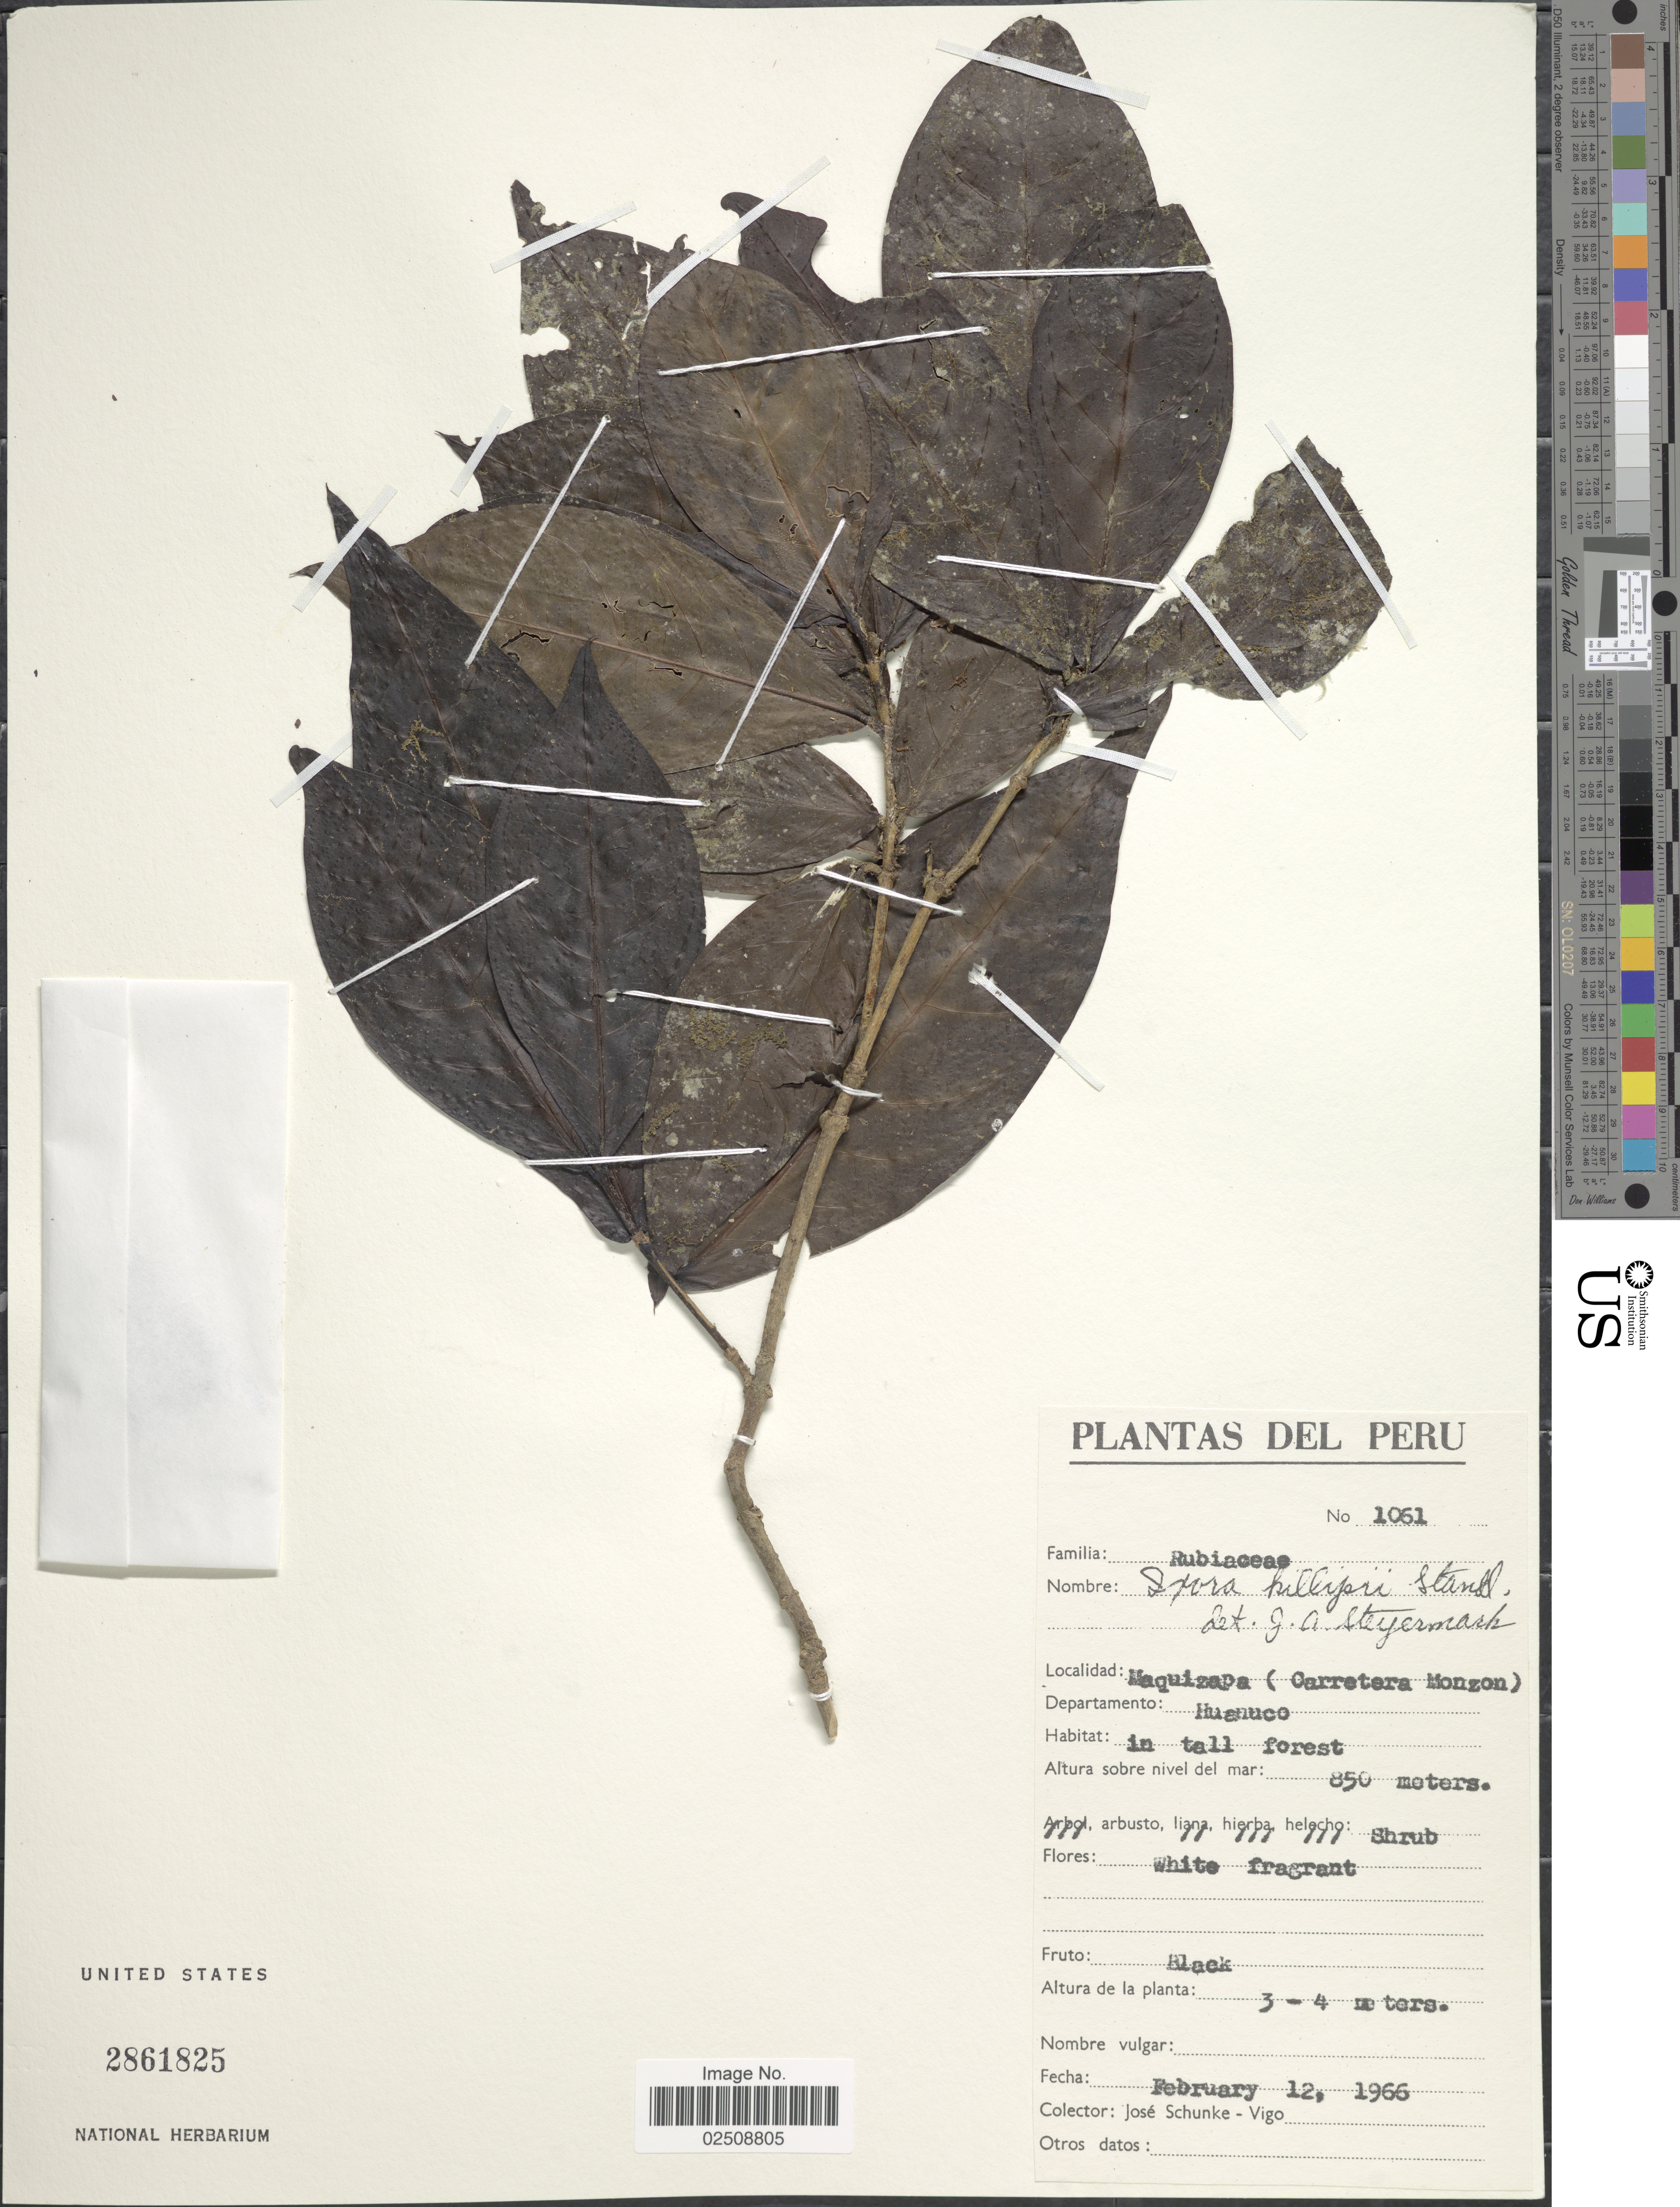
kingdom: Plantae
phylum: Tracheophyta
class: Magnoliopsida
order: Gentianales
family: Rubiaceae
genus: Ixora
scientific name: Ixora killipii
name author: Standl.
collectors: J. Schunke Vigo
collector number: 1061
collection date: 1966-02-12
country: Peru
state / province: Huánuco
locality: Maquizapa (Carretera Monzon). Departamento: Huanuco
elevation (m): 850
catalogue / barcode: US 2861825